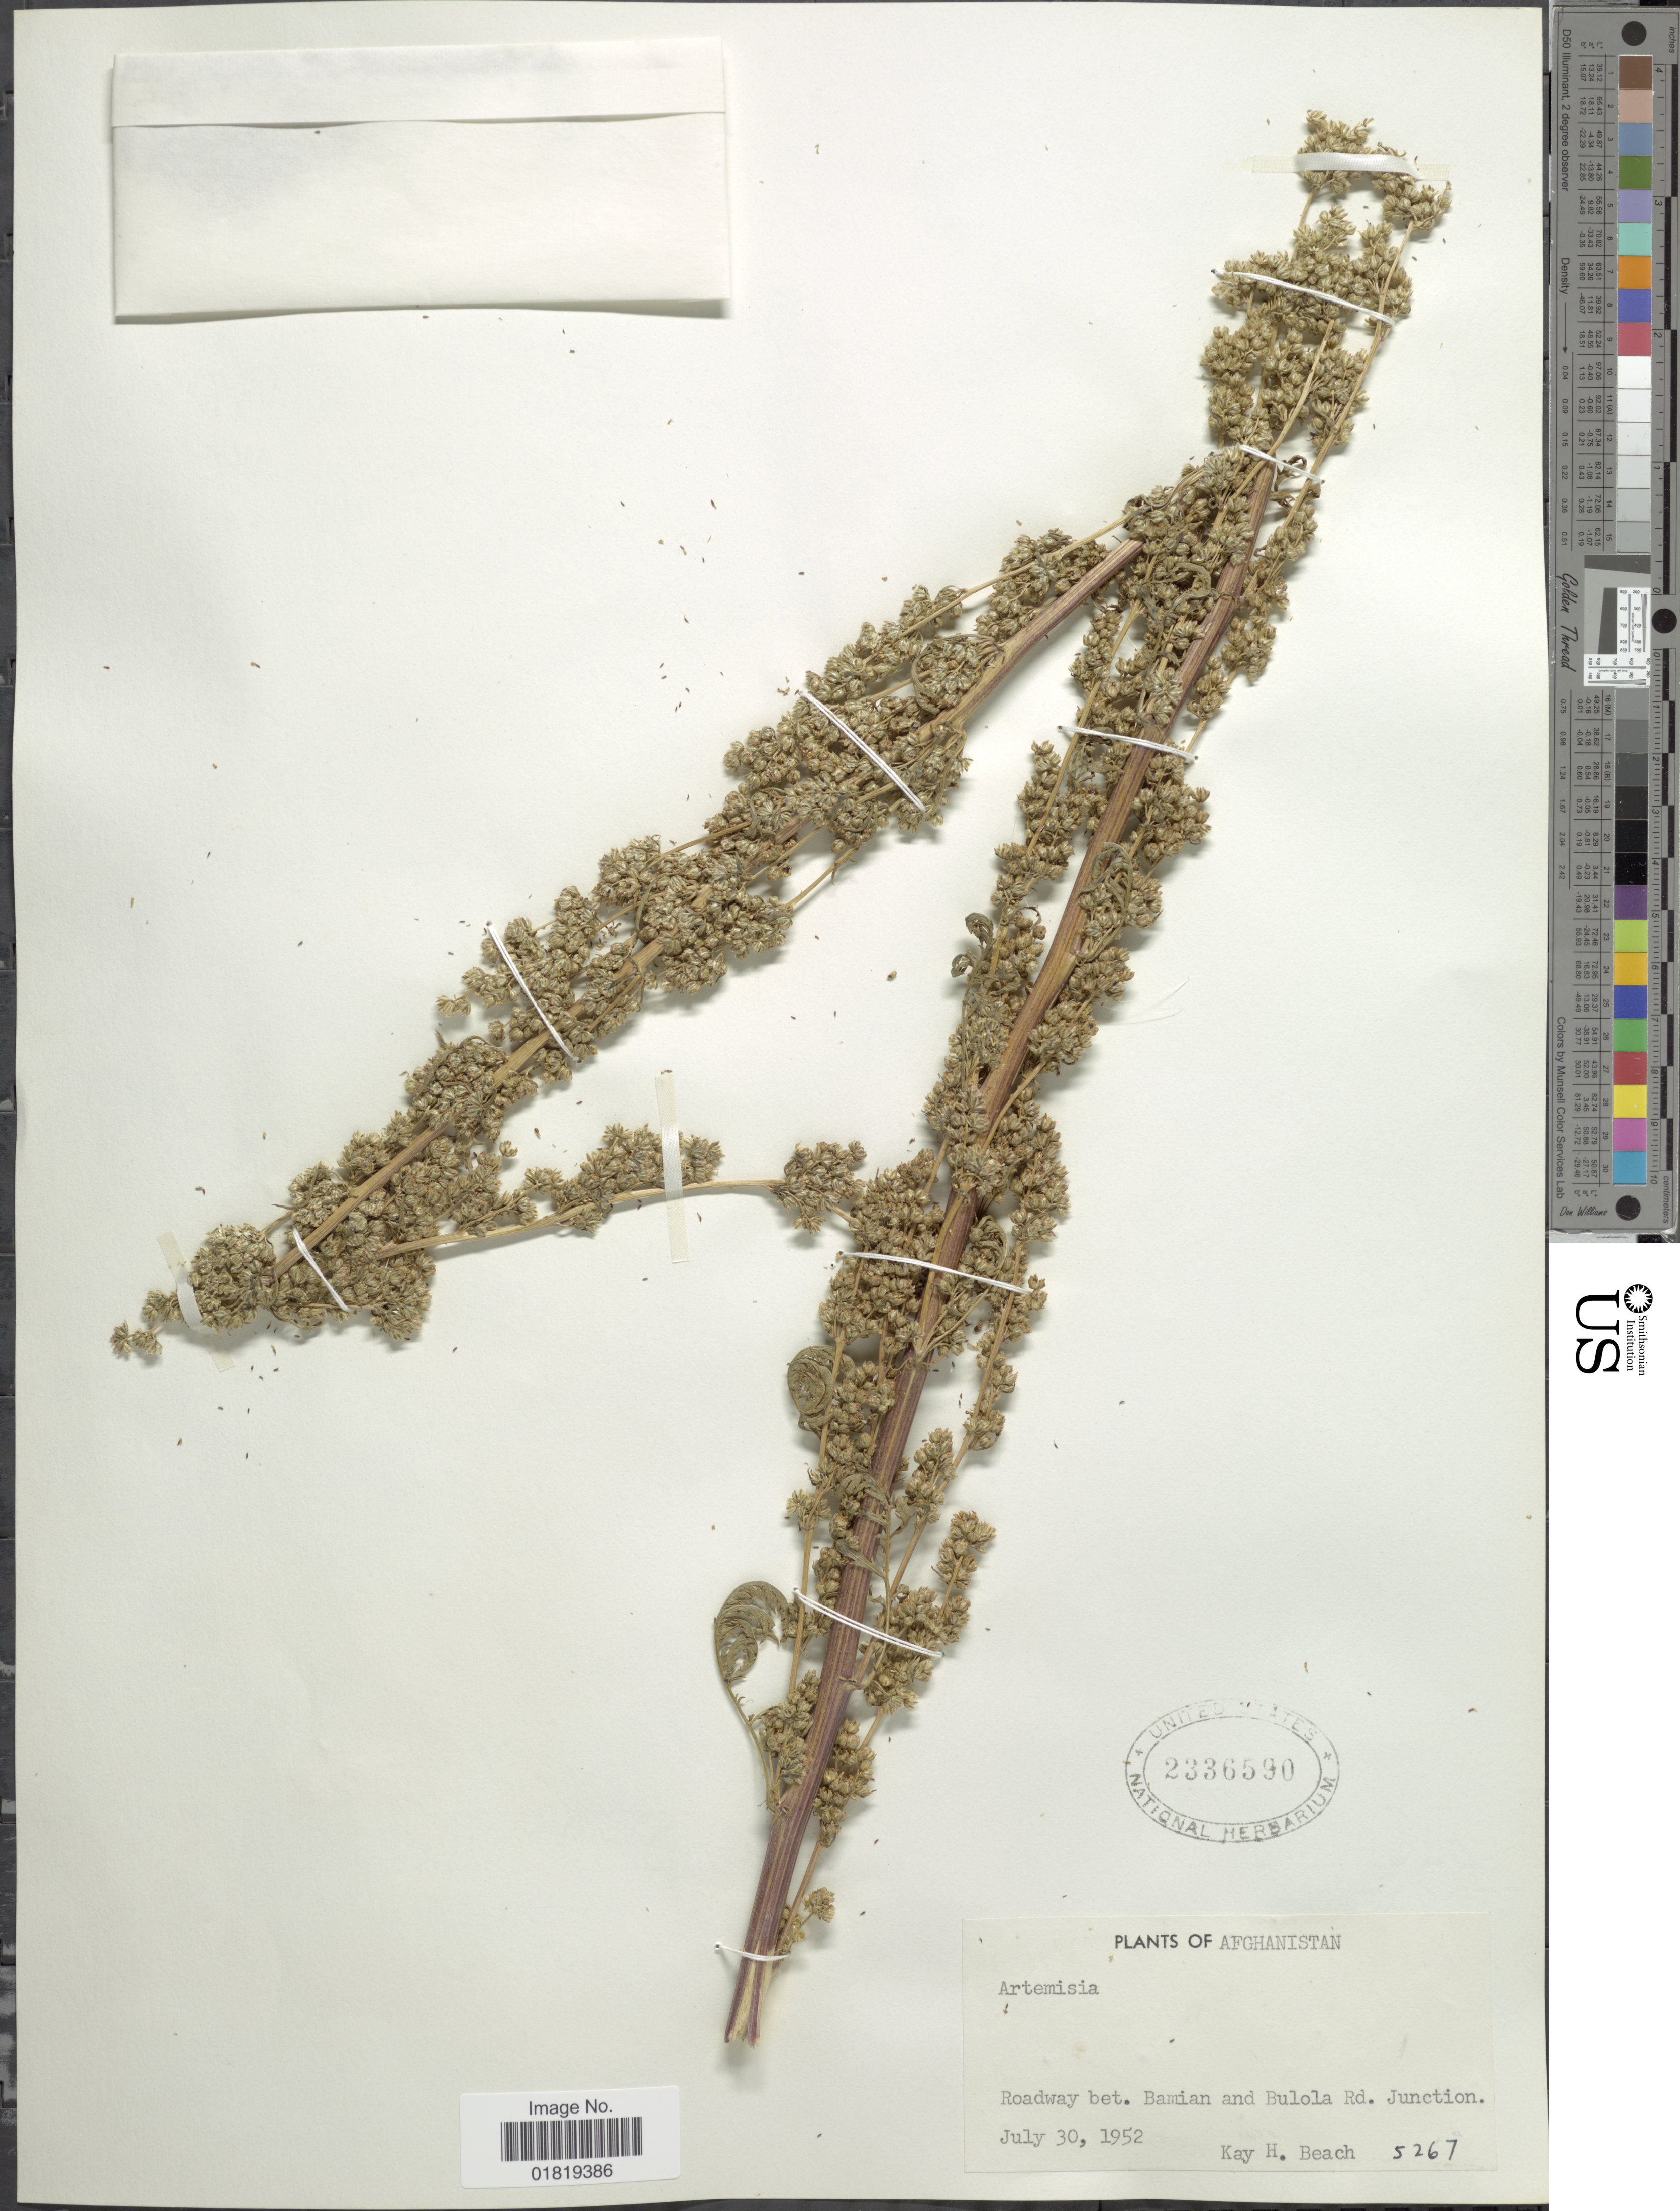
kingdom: Plantae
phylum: Tracheophyta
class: Magnoliopsida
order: Asterales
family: Asteraceae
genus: Artemisia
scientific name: Artemisia sp.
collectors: K. H. Beach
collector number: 5267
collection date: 1952-07-30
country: Afghanistan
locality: Roadway bet. Bamian and Bulola Rd.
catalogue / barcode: US 2336590